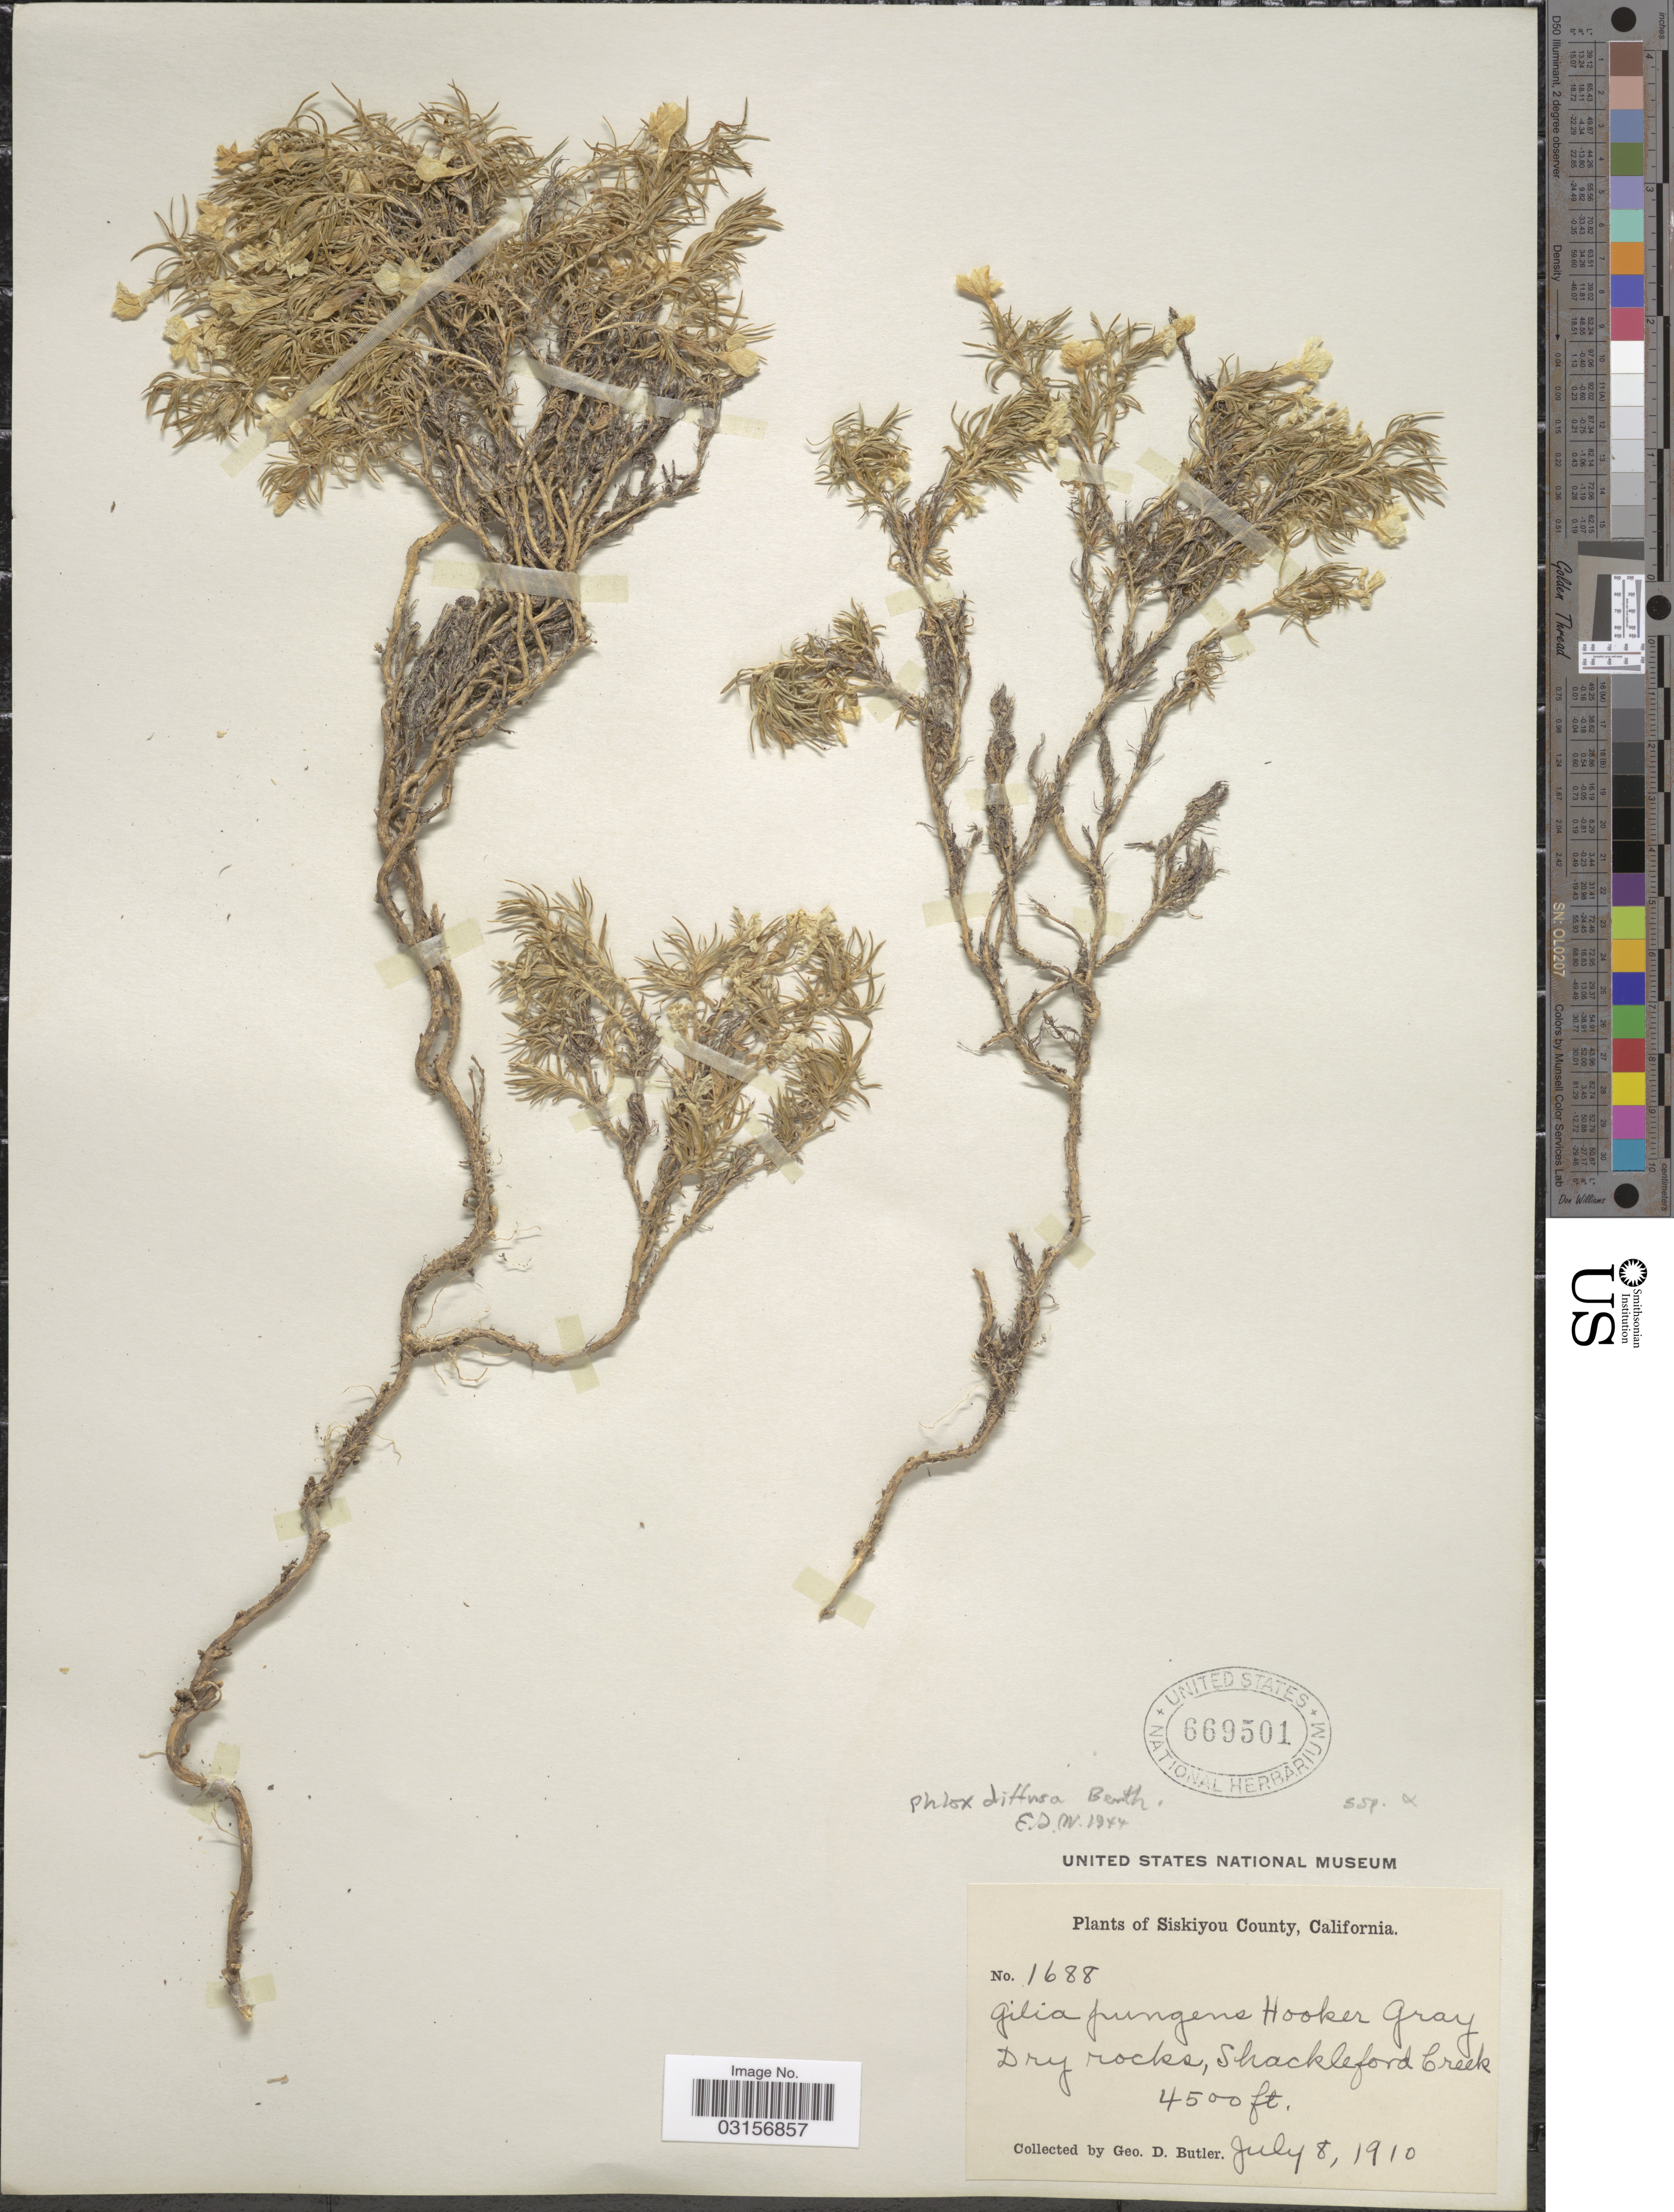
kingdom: Plantae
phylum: Tracheophyta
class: Magnoliopsida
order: Ericales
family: Polemoniaceae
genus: Phlox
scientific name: Phlox diffusa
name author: Benth.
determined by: Mayfield, M. H.; Ferguson, C. J.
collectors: G. D. Butler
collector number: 1688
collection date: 1910-07-08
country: United States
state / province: California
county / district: Siskiyou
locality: Siskiyou County, Dry rocks, Shackleford Creek.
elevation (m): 1372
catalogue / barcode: US 669501